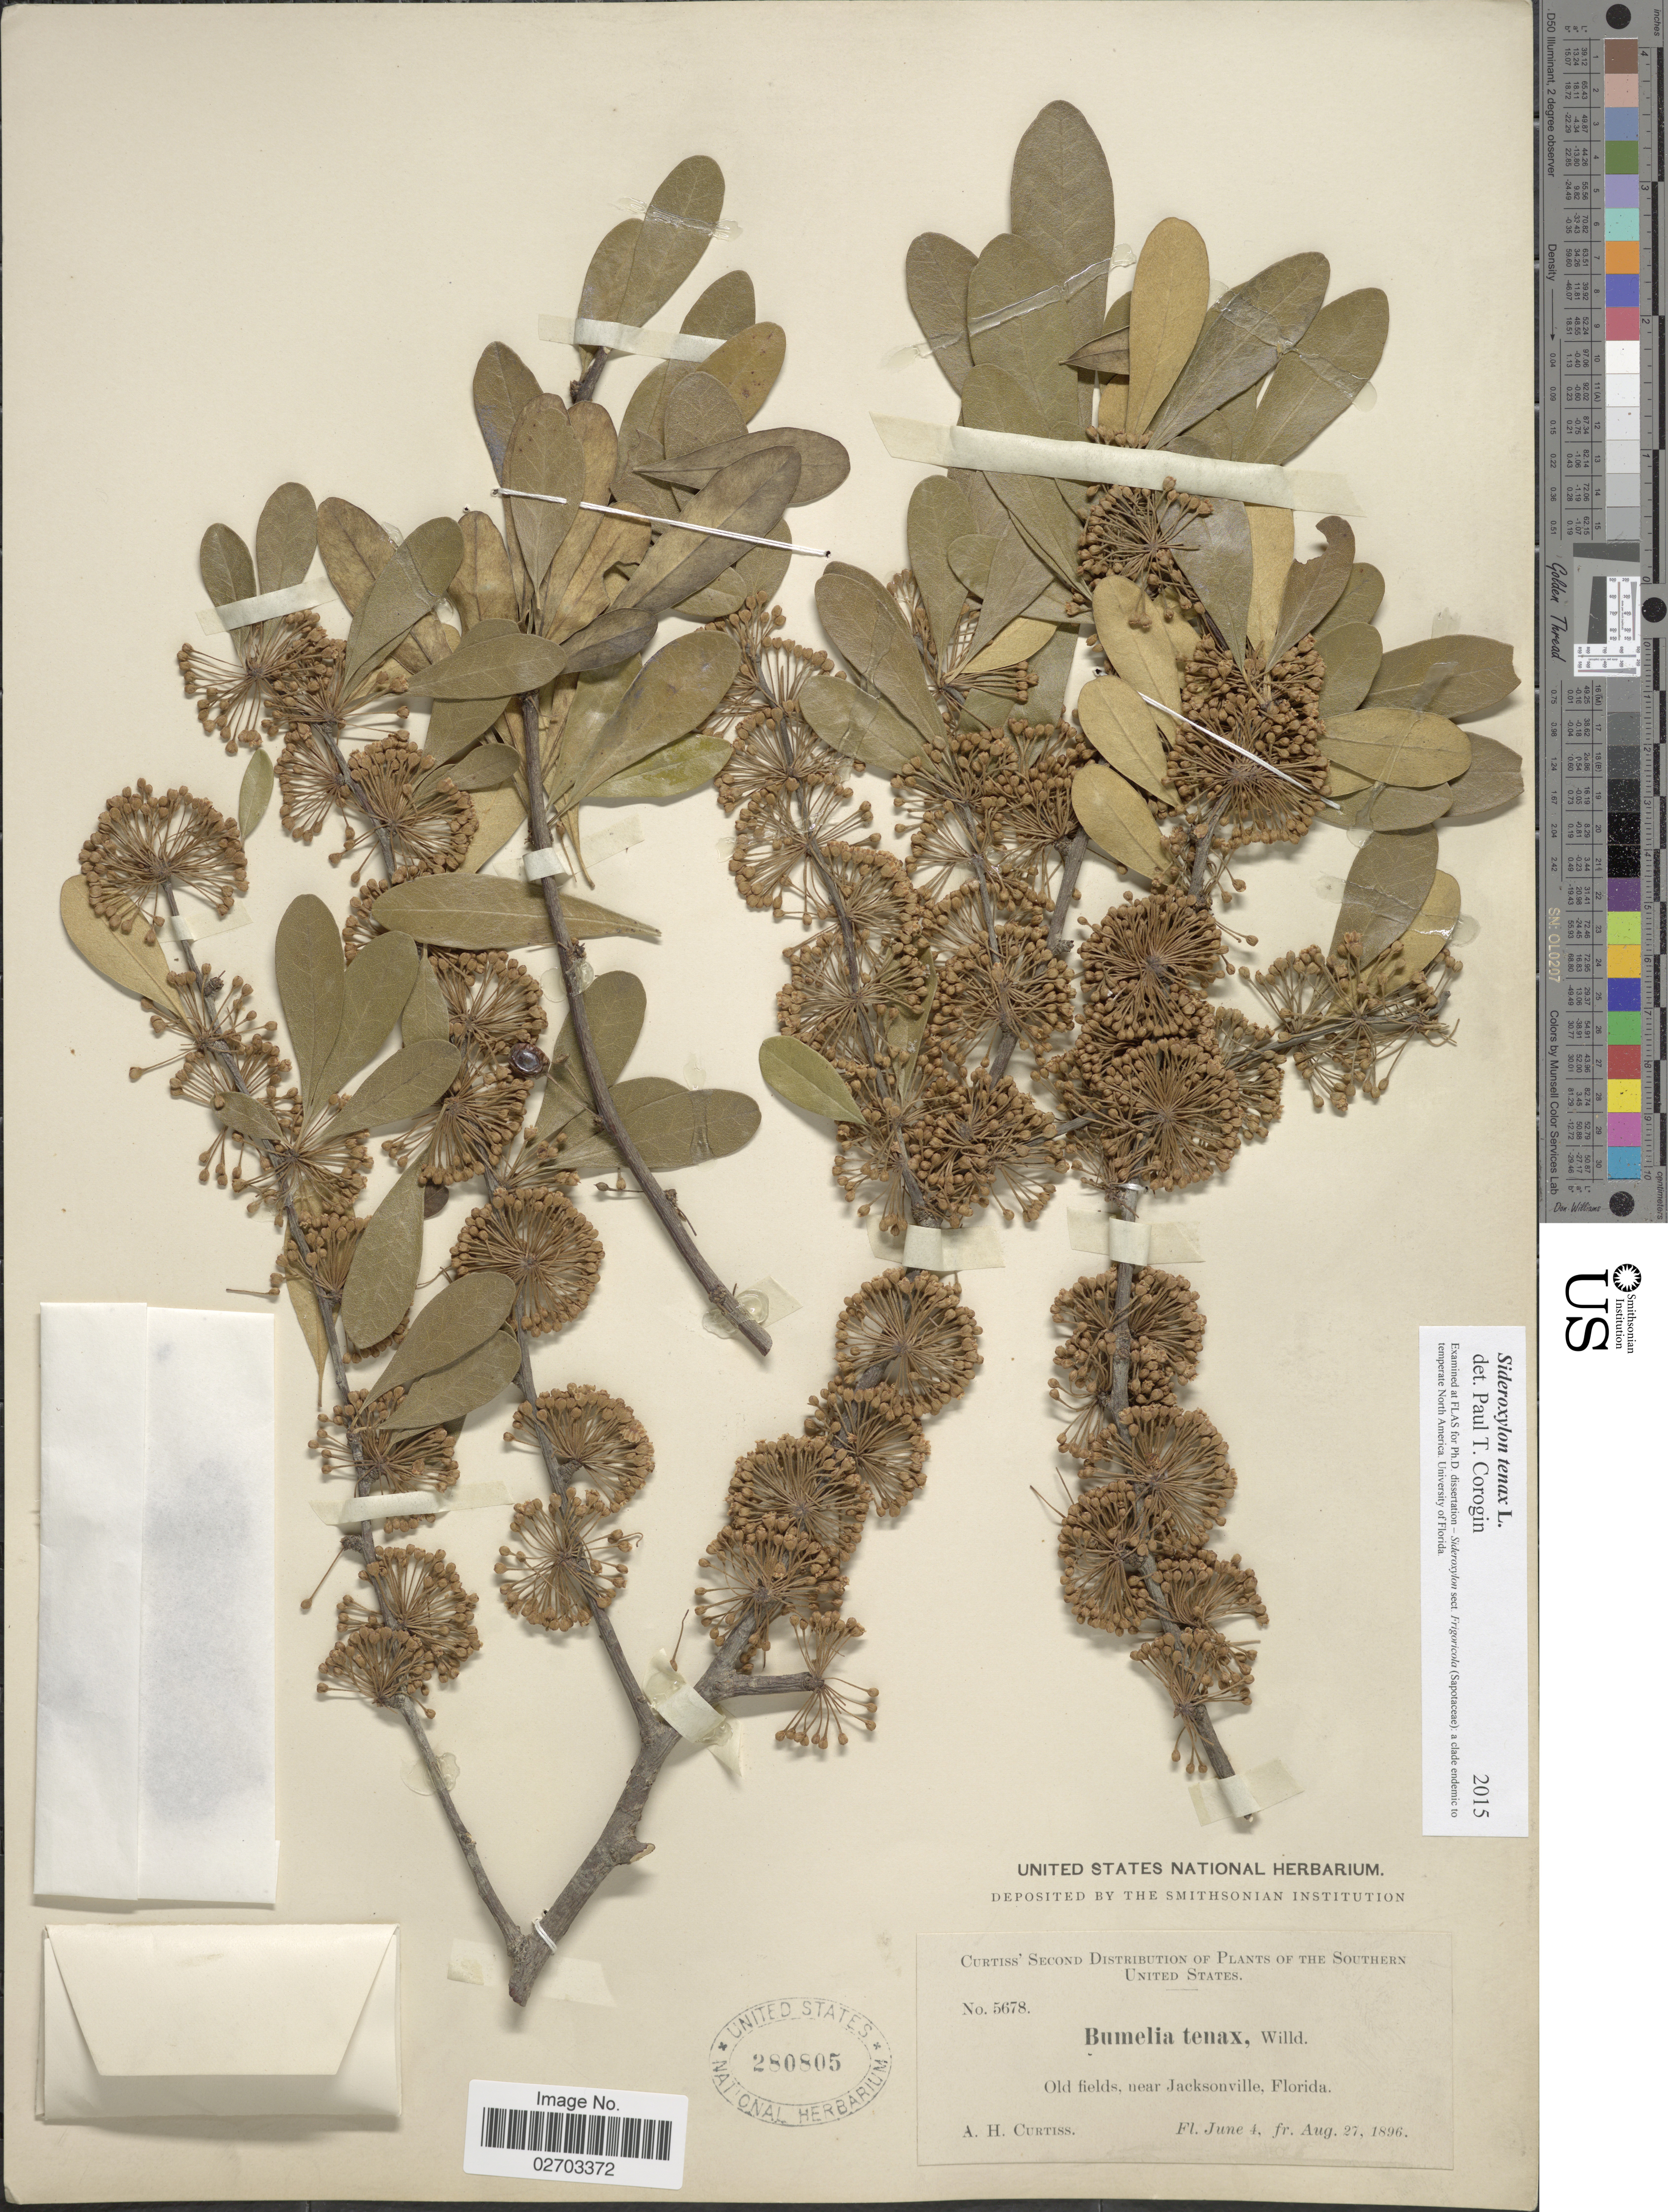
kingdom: Plantae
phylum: Tracheophyta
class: Magnoliopsida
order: Ericales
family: Sapotaceae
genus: Sideroxylon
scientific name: Sideroxylon tenax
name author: L.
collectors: A. H. Curtiss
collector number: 5678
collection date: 1896-06-04/1896-08-27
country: United States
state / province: Florida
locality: Southern United States, Old fields, near Jacksonville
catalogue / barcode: US 280805